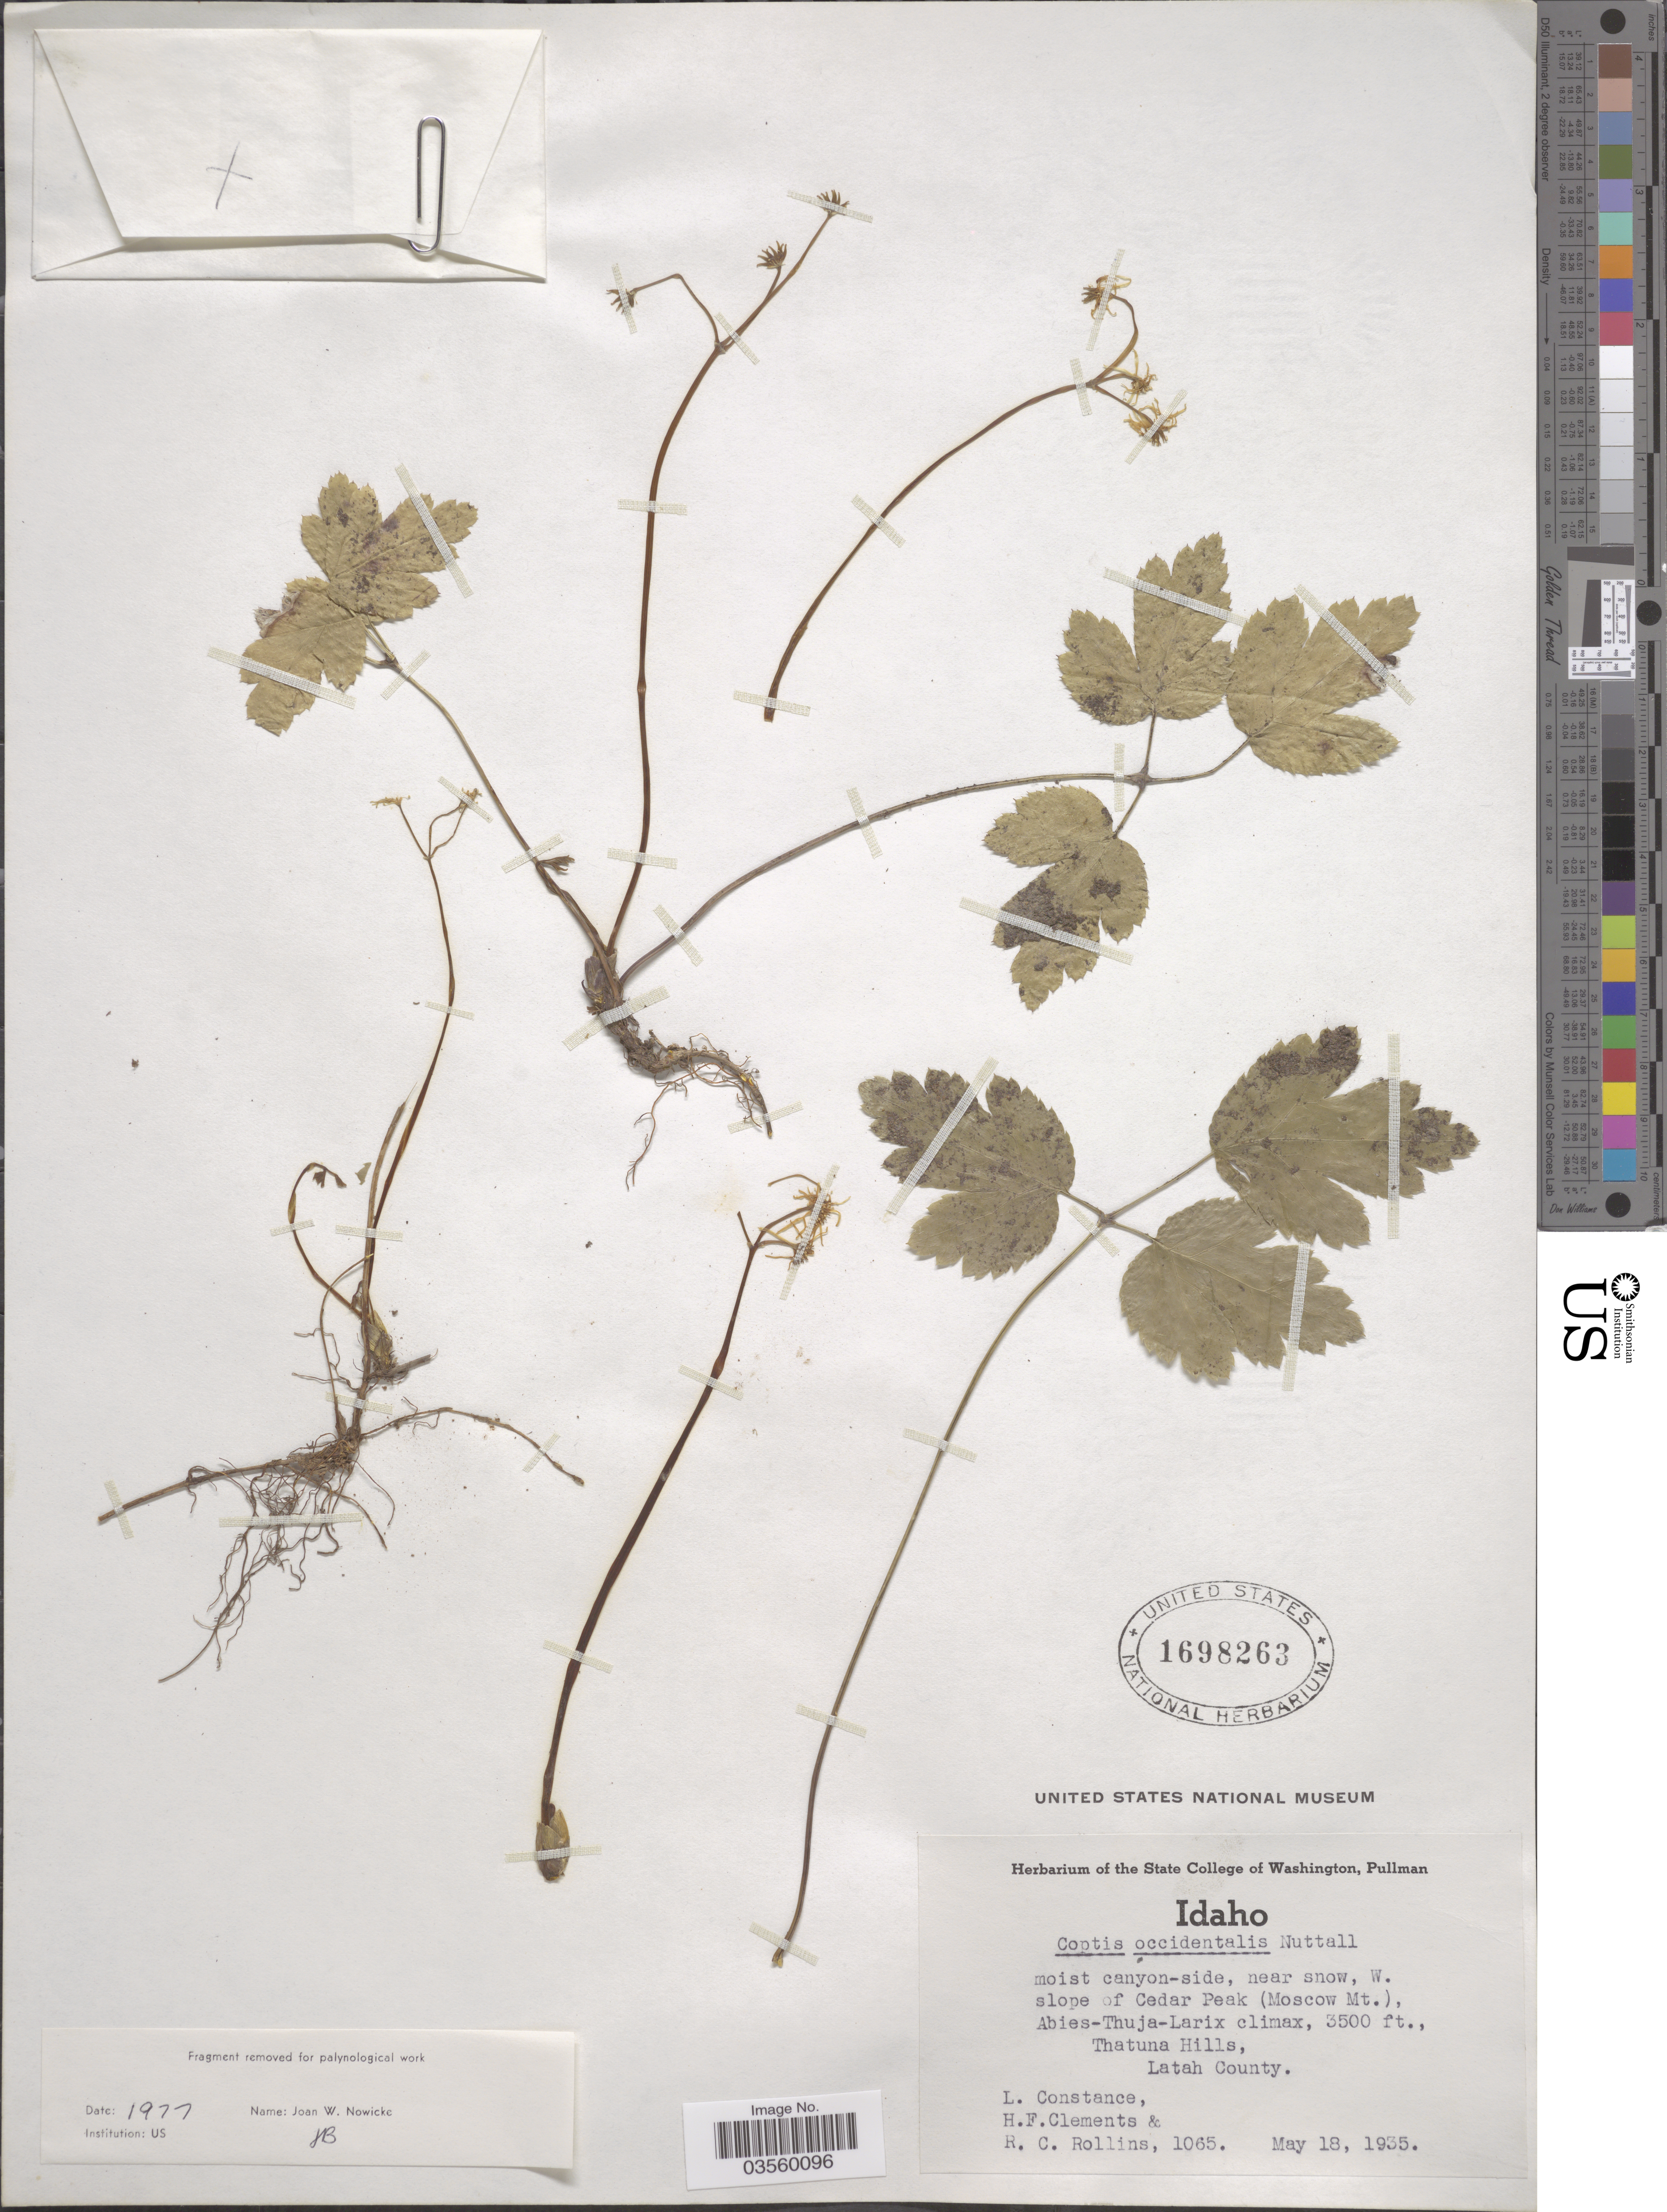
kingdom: Plantae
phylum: Tracheophyta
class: Magnoliopsida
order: Ranunculales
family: Ranunculaceae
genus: Coptis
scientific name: Coptis occidentalis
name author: Torr. & A. Gray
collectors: L. Constance, H. Clements & R. C. Rollins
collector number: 1065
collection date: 1935-05-18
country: United States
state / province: Idaho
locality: Near snow, W. slope of Cedar Peak (Moscow Mt.), Thatuna Hills, Latah County.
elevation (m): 1067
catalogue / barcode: US 1698263